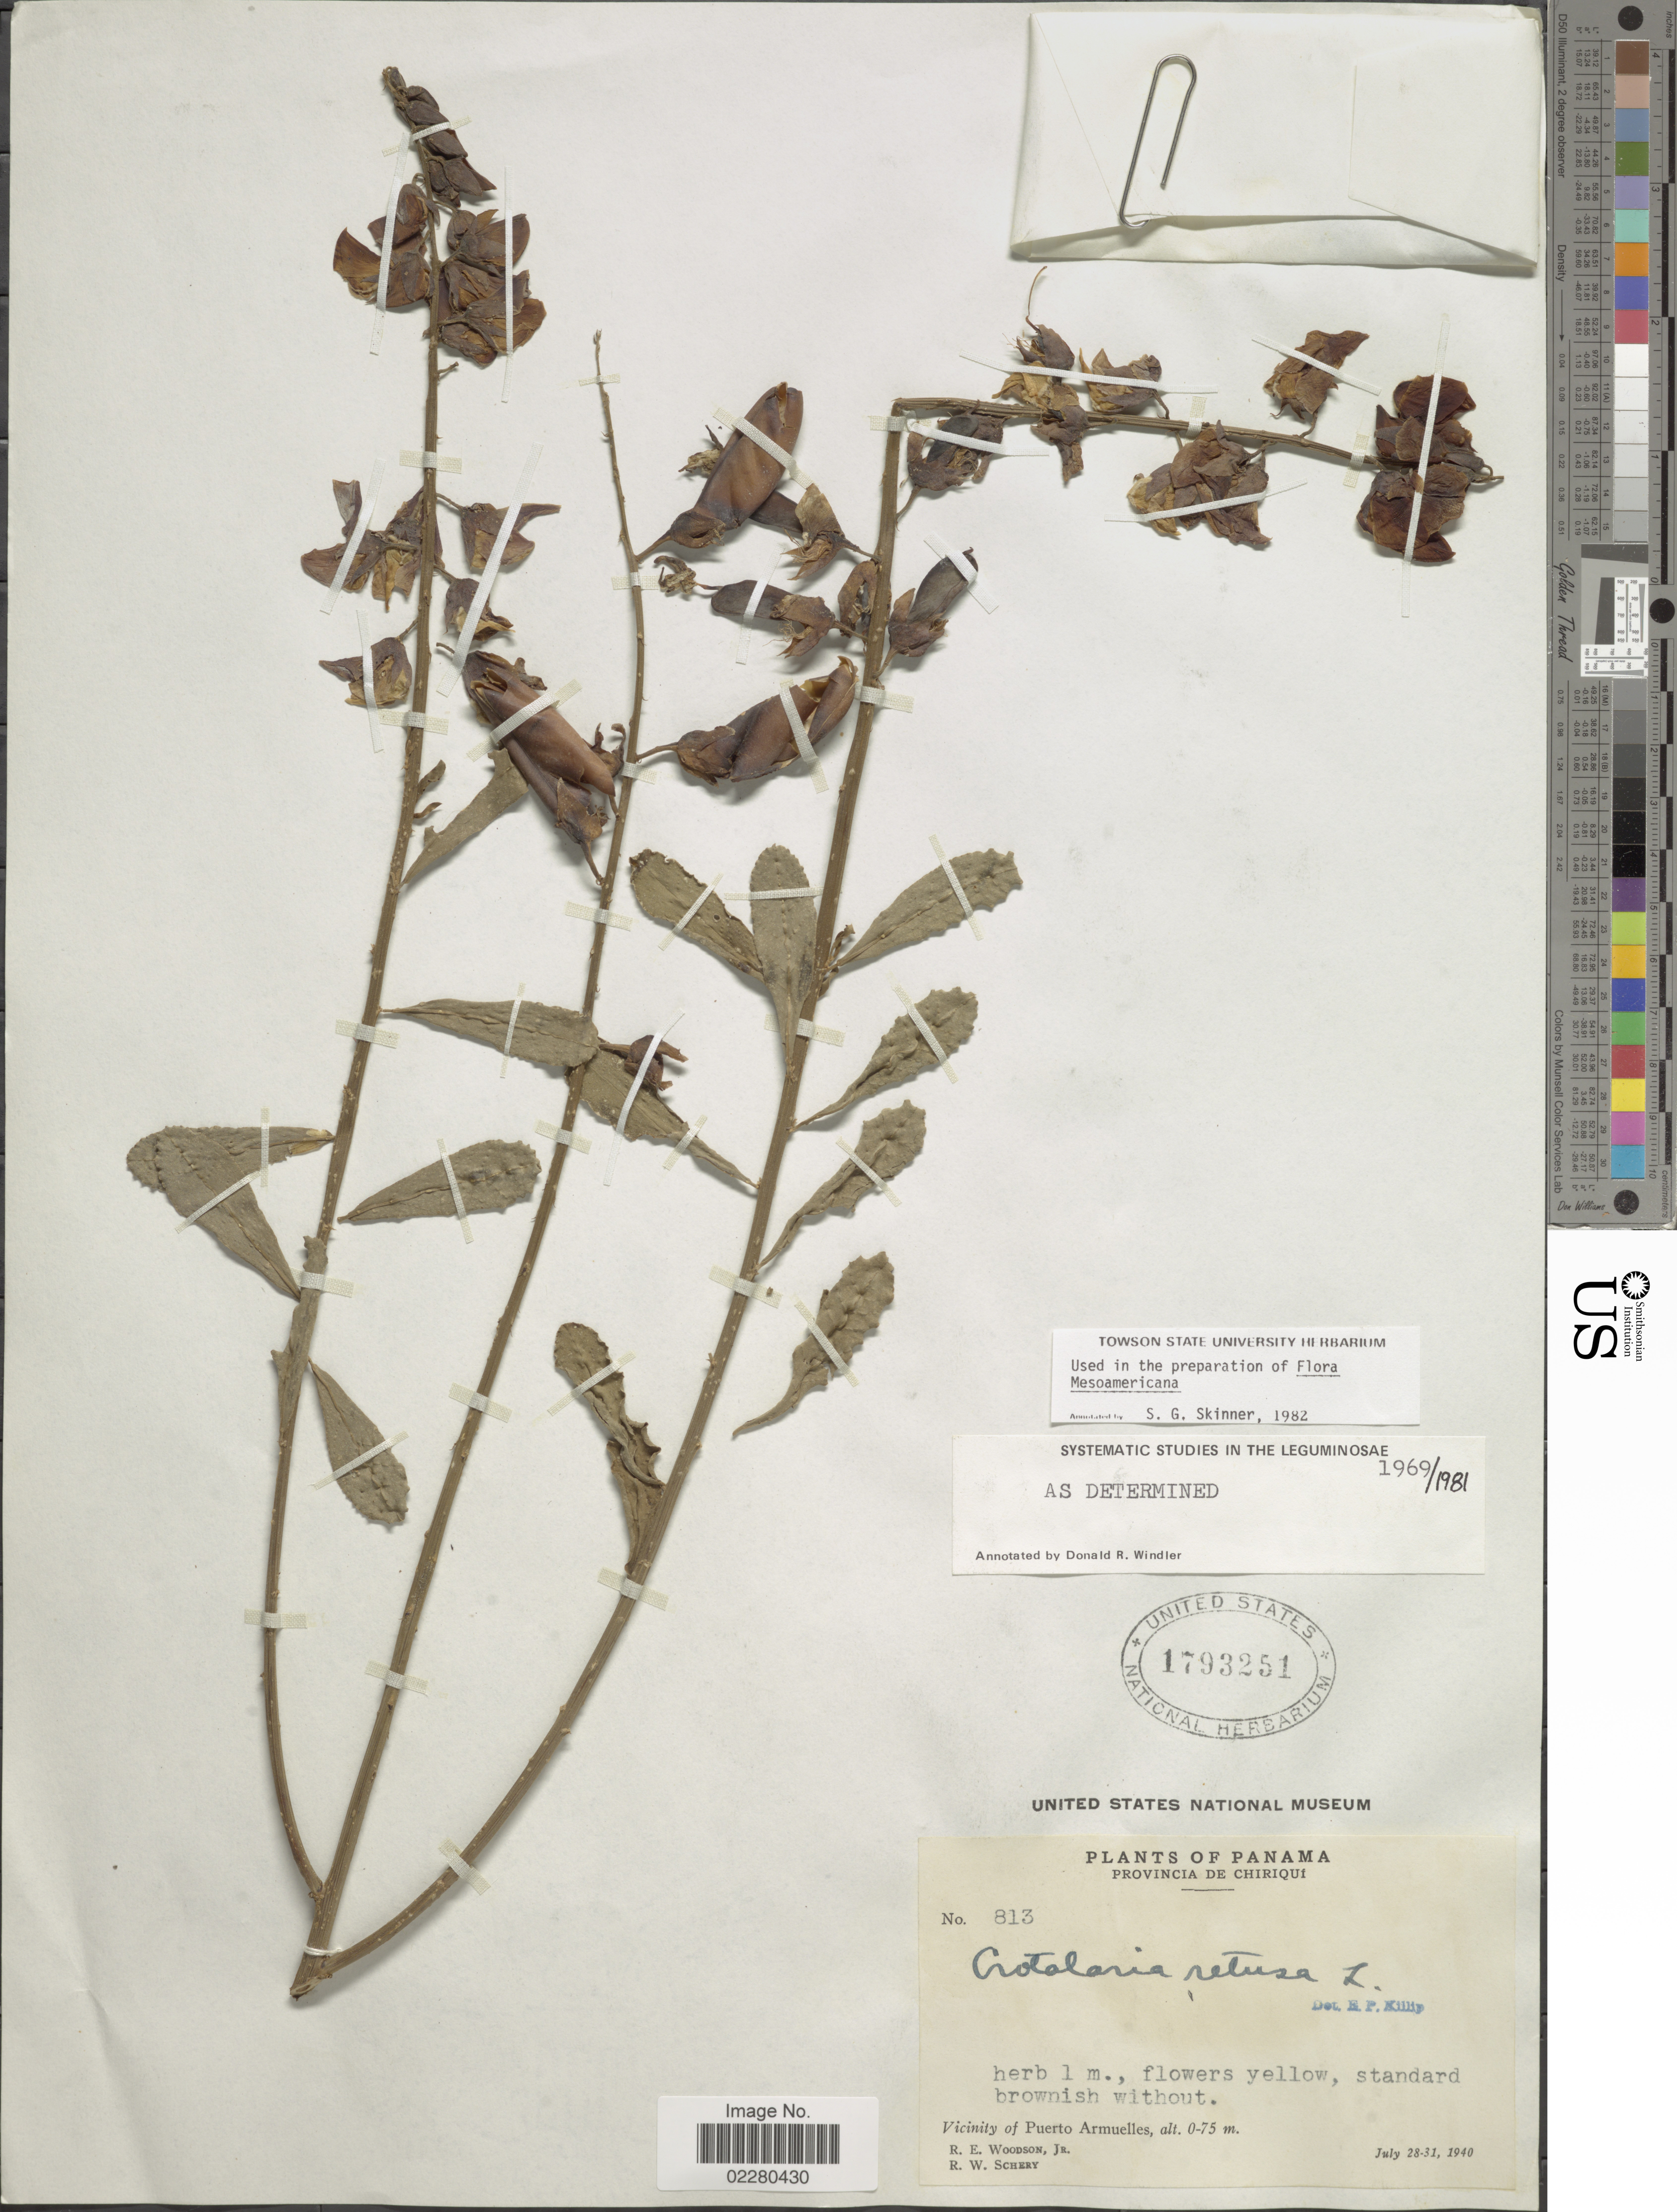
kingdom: Plantae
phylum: Tracheophyta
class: Magnoliopsida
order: Fabales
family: Fabaceae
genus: Crotalaria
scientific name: Crotalaria retusa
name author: L.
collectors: R. E. Woodson & R. W. Schery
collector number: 813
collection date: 1940-07-28/1940-07-31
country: Panama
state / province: Chiriqui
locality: Provincia de Chiriqui. Vicinity of Puerto Armuelles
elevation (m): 0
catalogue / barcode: US 1793251